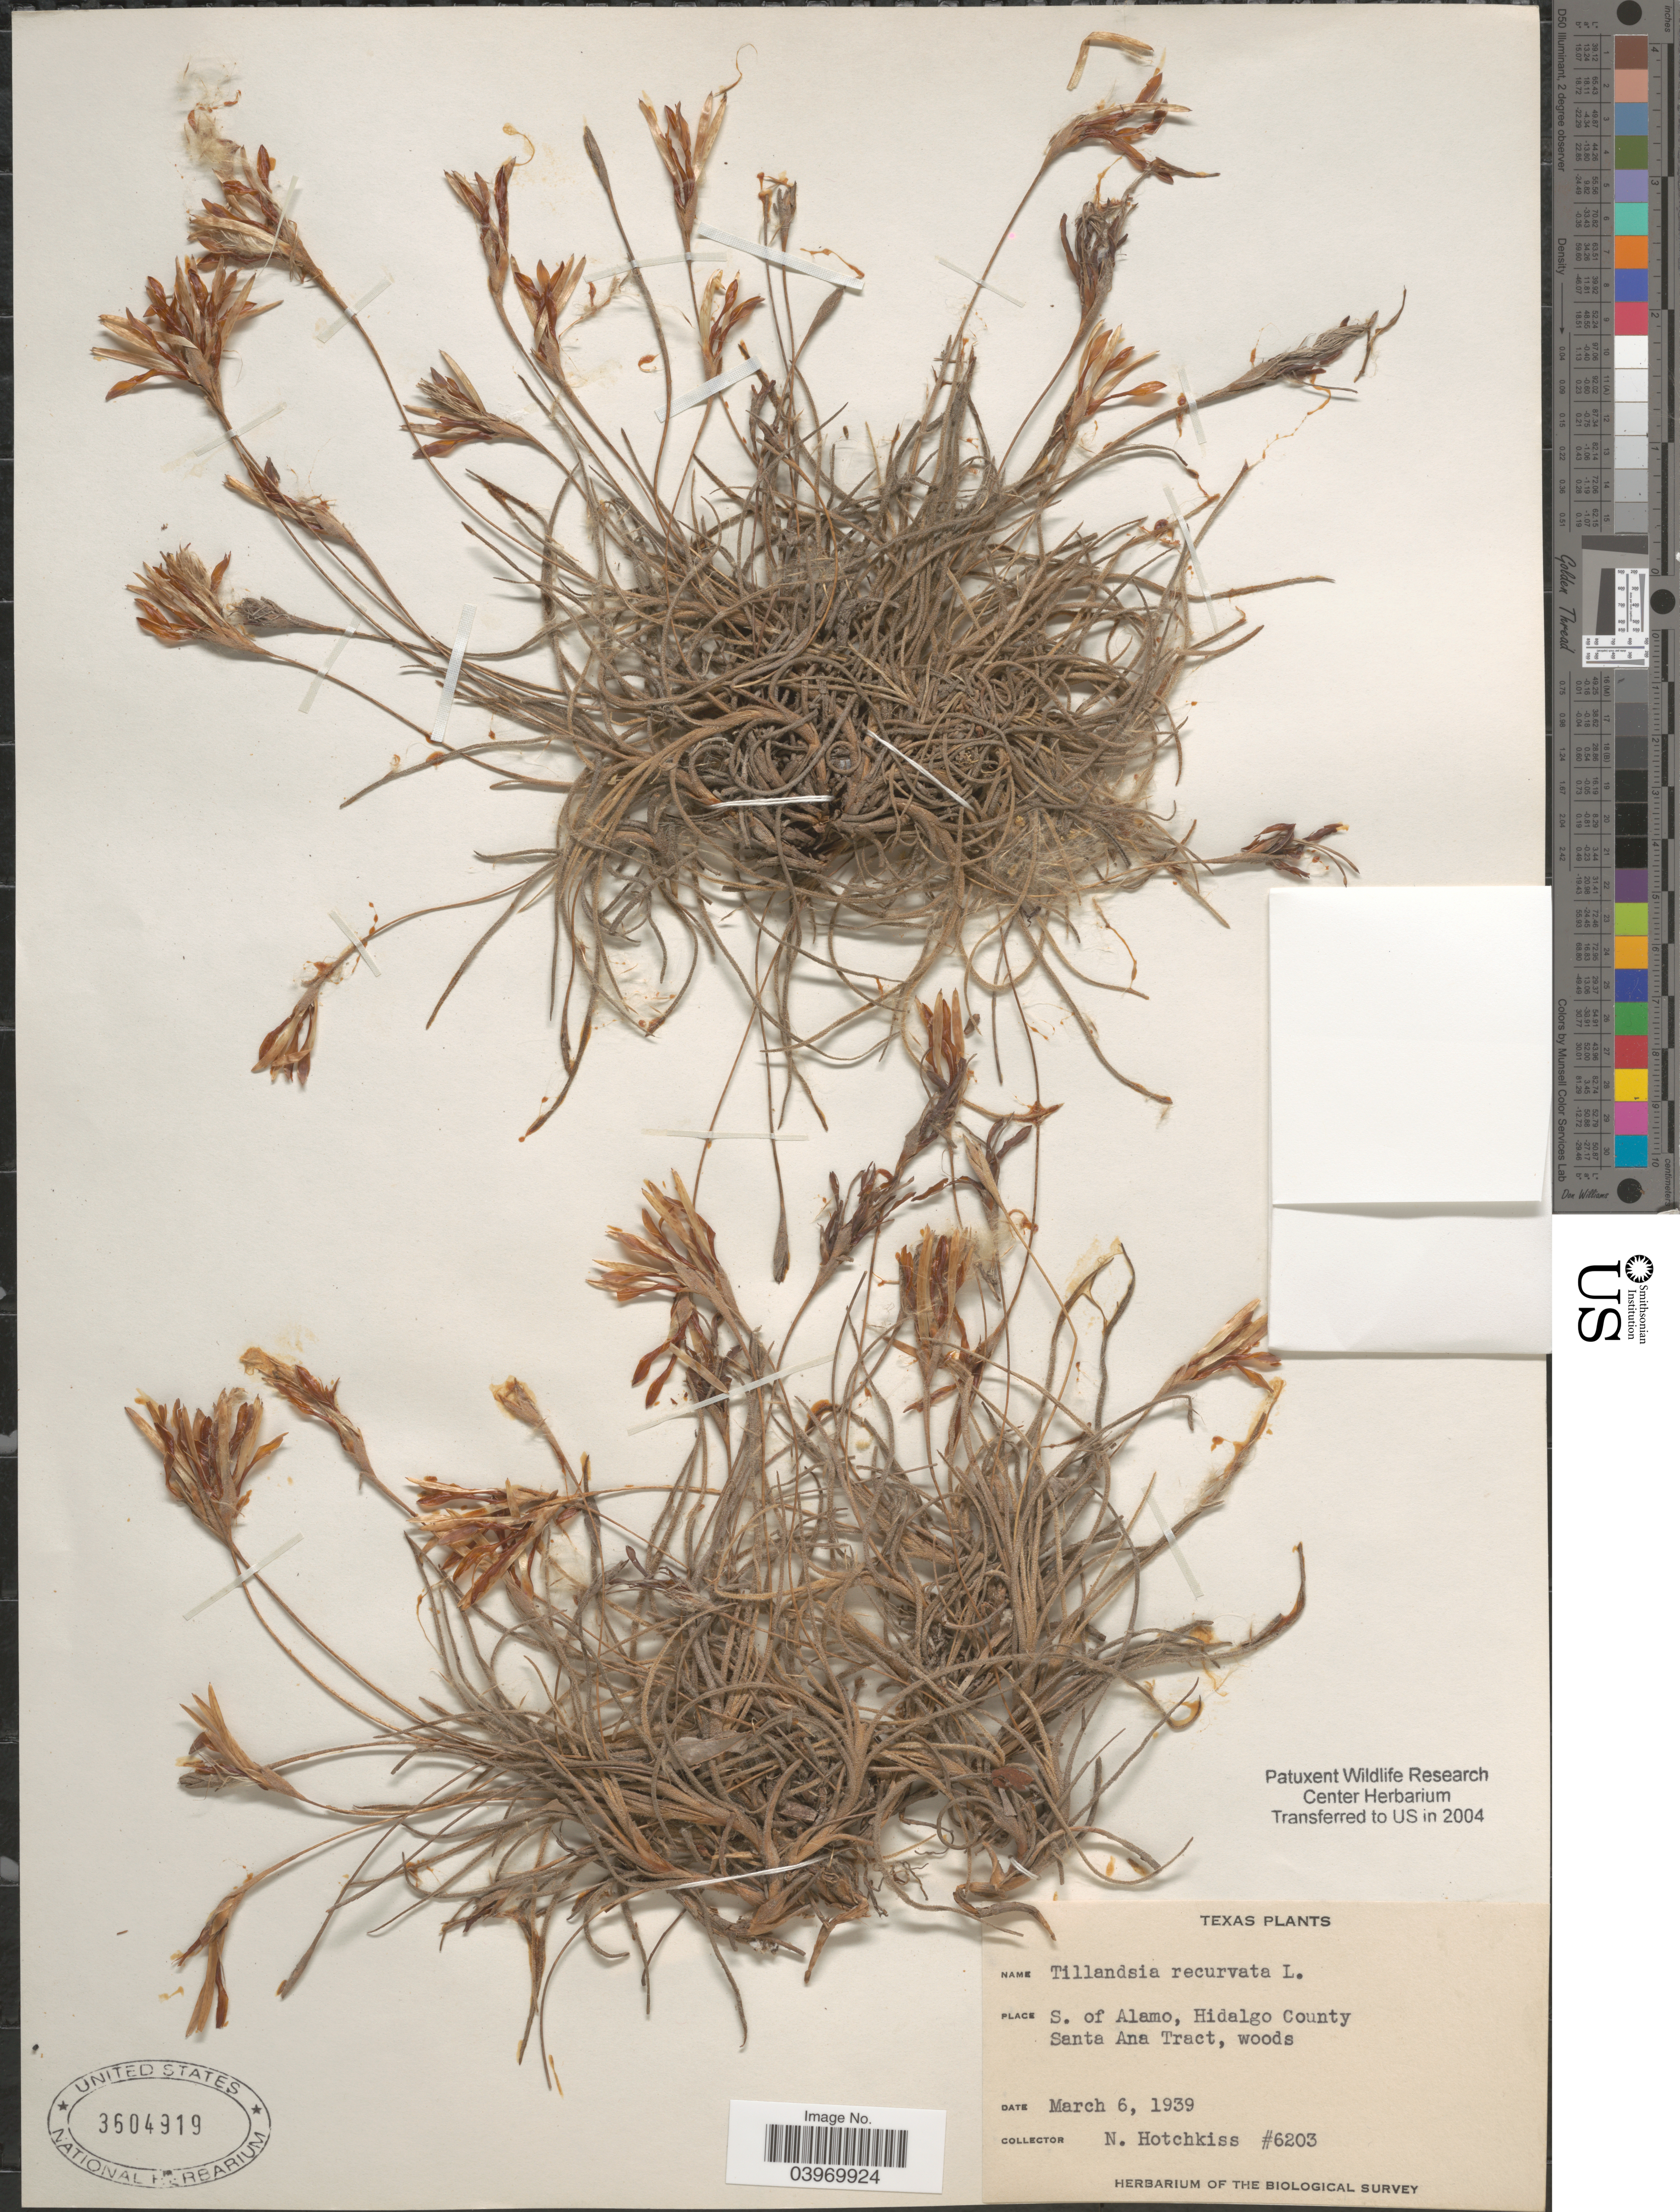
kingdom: Plantae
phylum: Tracheophyta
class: Liliopsida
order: Poales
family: Bromeliaceae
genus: Tillandsia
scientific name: Tillandsia recurvata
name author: L.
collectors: N. Hotchkiss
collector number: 6203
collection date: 1939-03-06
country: United States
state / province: Texas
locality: S. of Alamo, Hidalgo County. Santa Ana Tract, woods.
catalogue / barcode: US 3604919